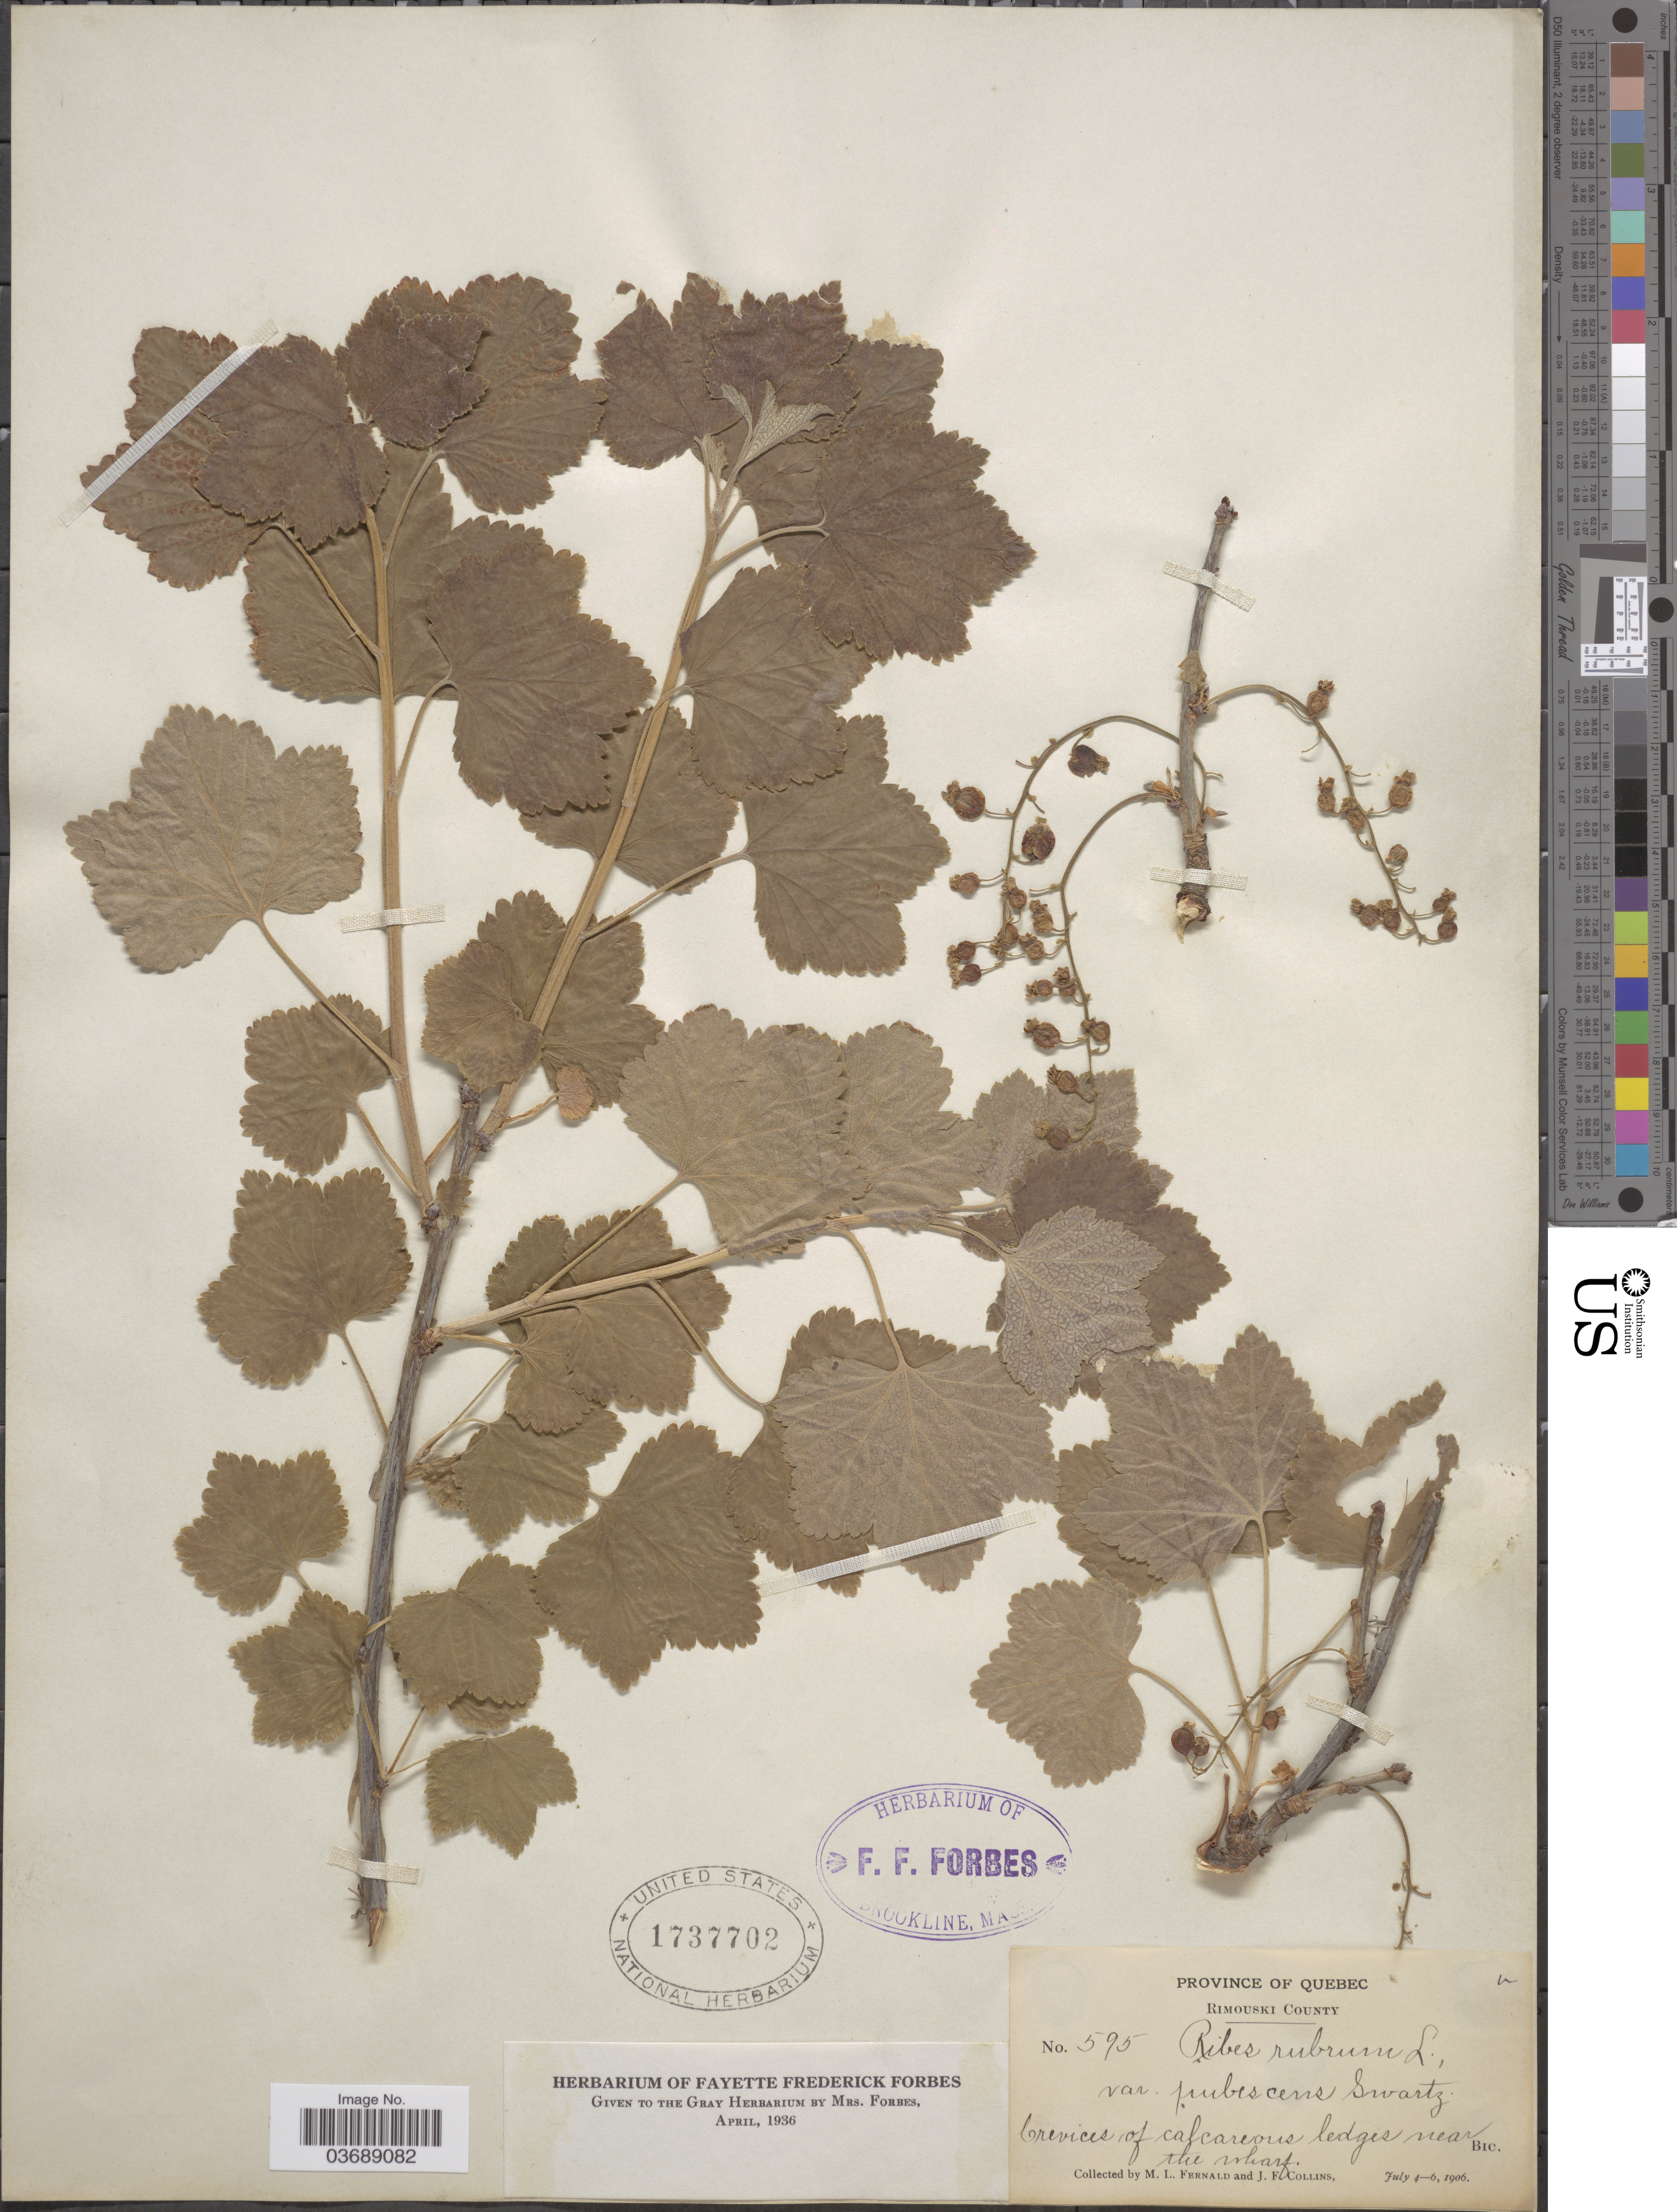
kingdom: Plantae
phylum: Tracheophyta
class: Magnoliopsida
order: Saxifragales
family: Grossulariaceae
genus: Ribes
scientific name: Ribes rubrum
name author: L.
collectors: M. L. Fernald & J. Collins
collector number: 595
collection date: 1906-07-04/1906-07-06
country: Canada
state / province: Quebec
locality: Rimouski County. Crevices of calcareous ledges near the wharf Bic?.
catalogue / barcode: US 1737702